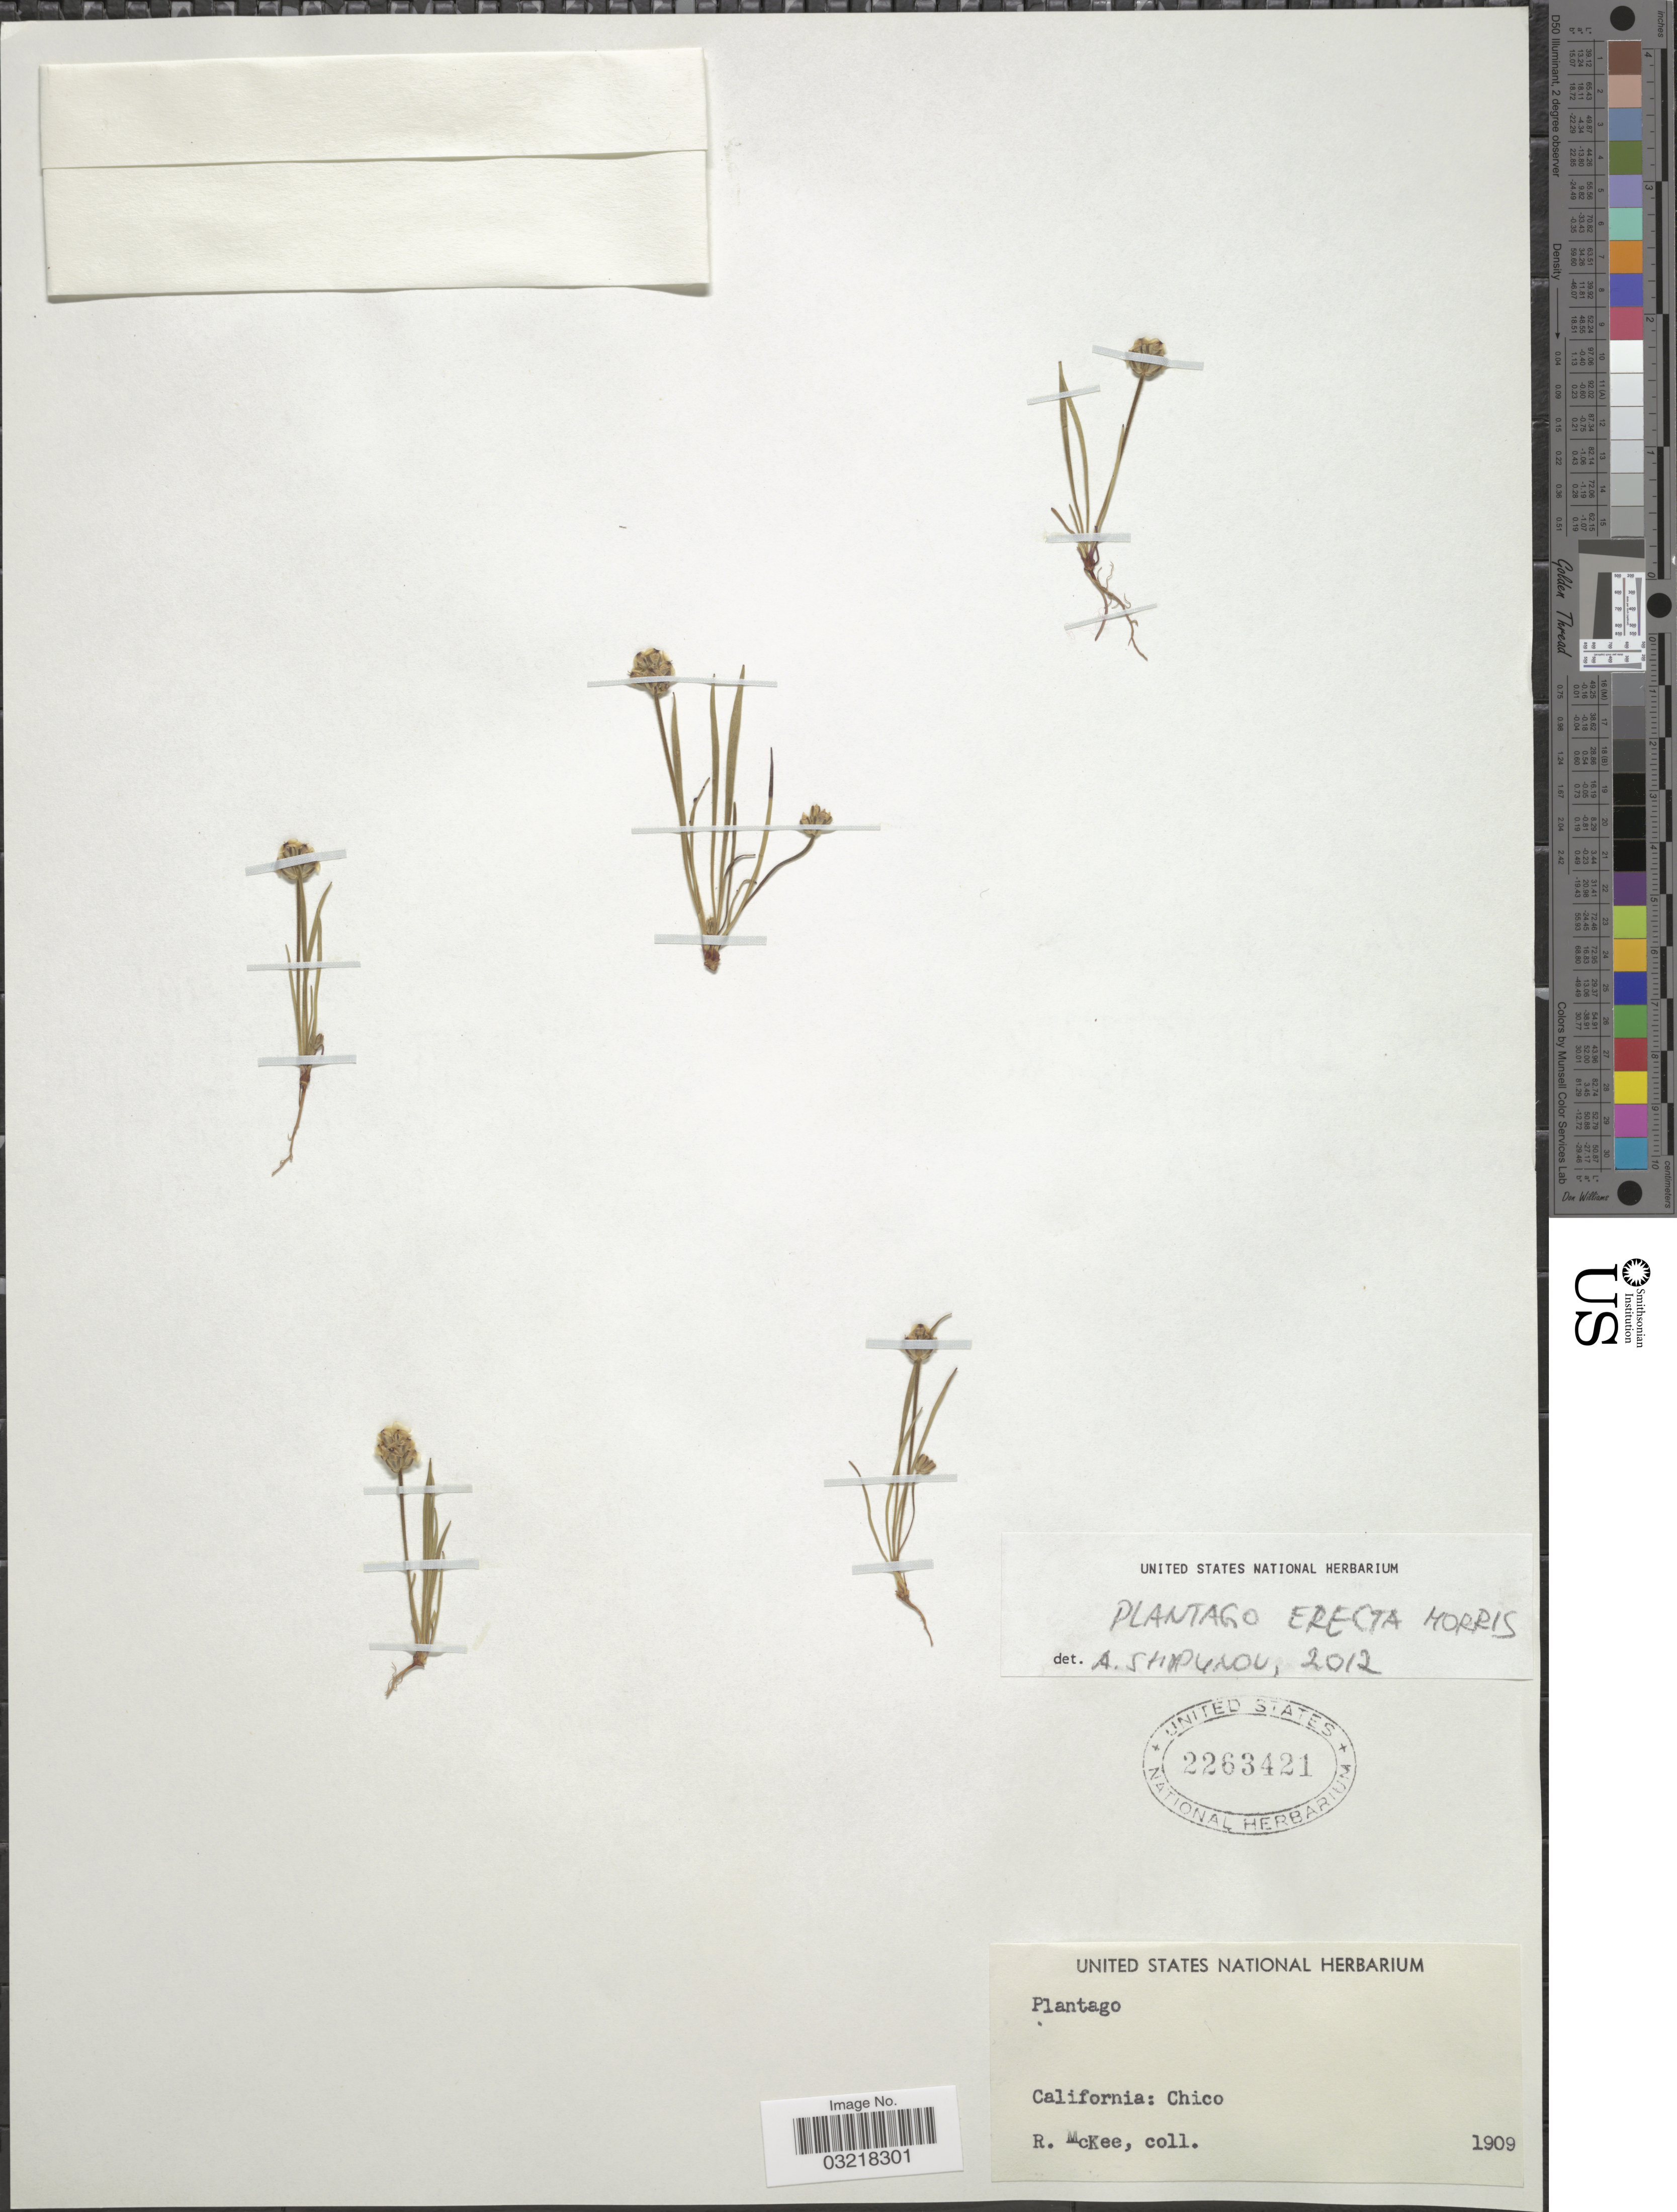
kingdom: Plantae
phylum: Tracheophyta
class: Magnoliopsida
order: Lamiales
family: Plantaginaceae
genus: Plantago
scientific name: Plantago erecta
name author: Morris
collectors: R. Mckee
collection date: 1909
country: United States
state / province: California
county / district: Butte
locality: Chico.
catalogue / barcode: US 2263421